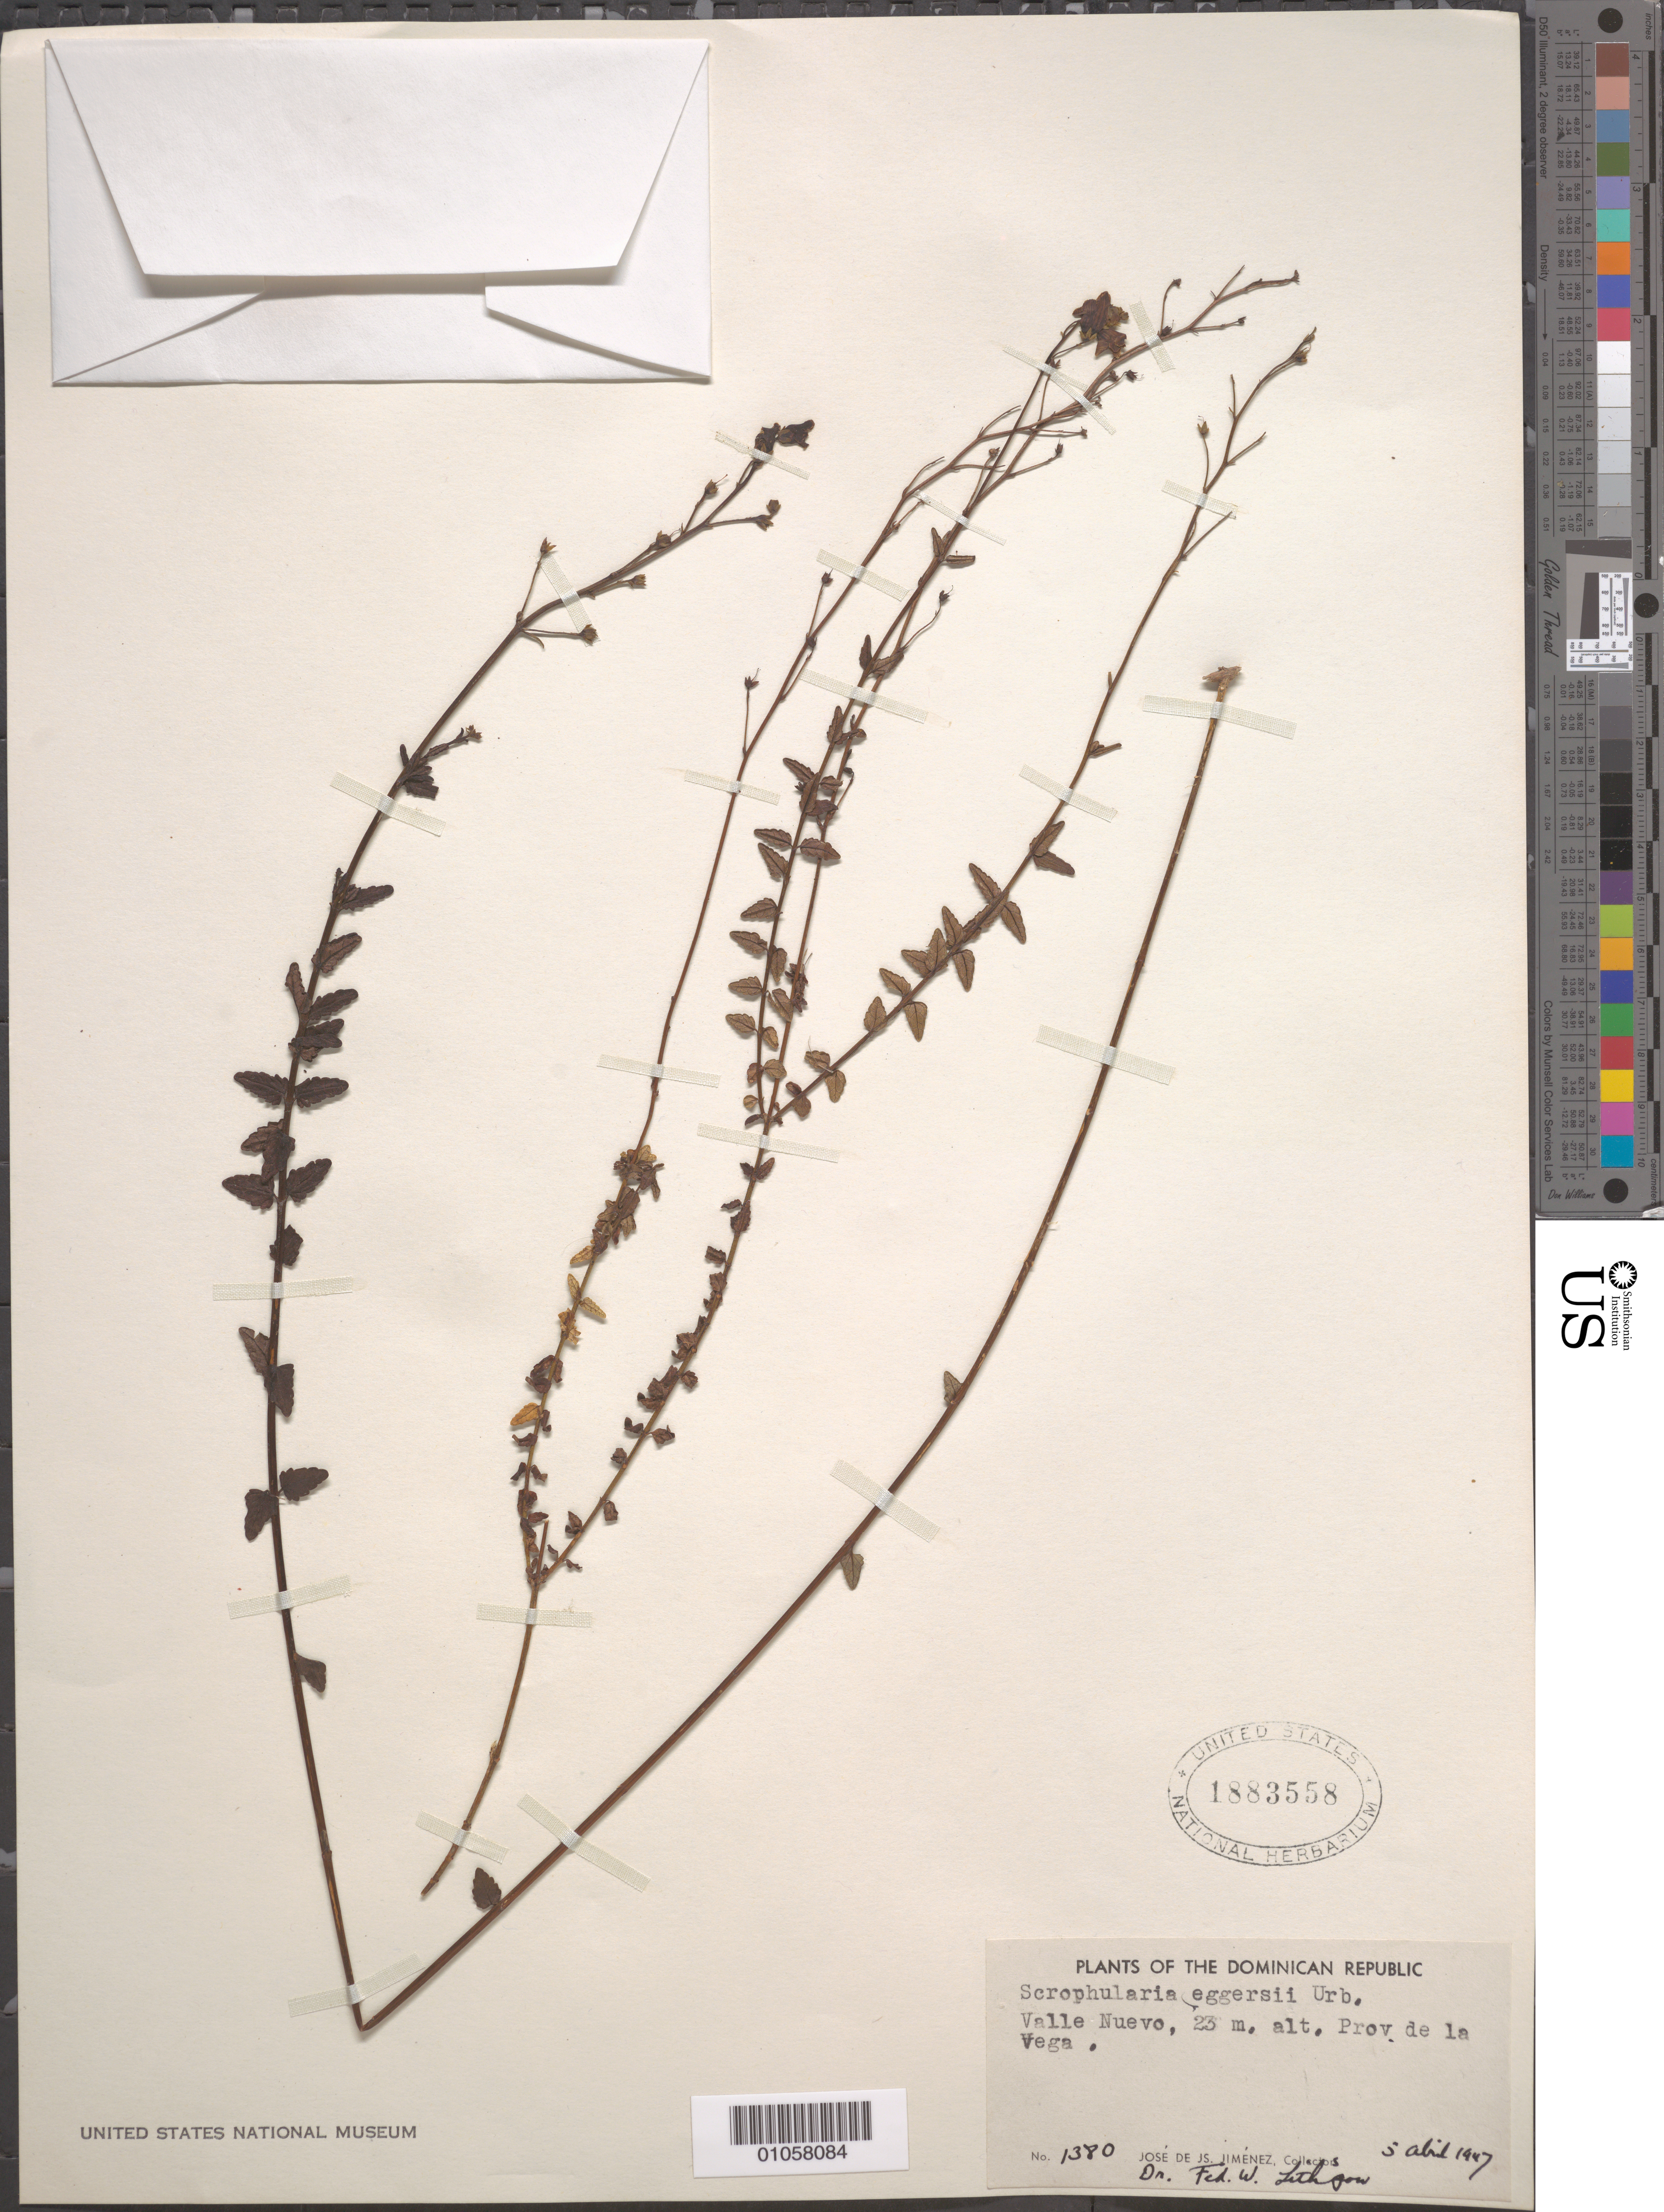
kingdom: Plantae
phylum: Tracheophyta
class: Magnoliopsida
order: Lamiales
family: Scrophulariaceae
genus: Scrophularia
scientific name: Scrophularia eggersii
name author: Urb.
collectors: J. J. Jiménez Almonte & F. Lithgow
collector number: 1380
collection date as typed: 05 Apr 1947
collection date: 1947-04-05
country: Dominican Republic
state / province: La Vega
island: Hispaniola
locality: Valle Nuevo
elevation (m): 2300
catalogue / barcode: US 1883558